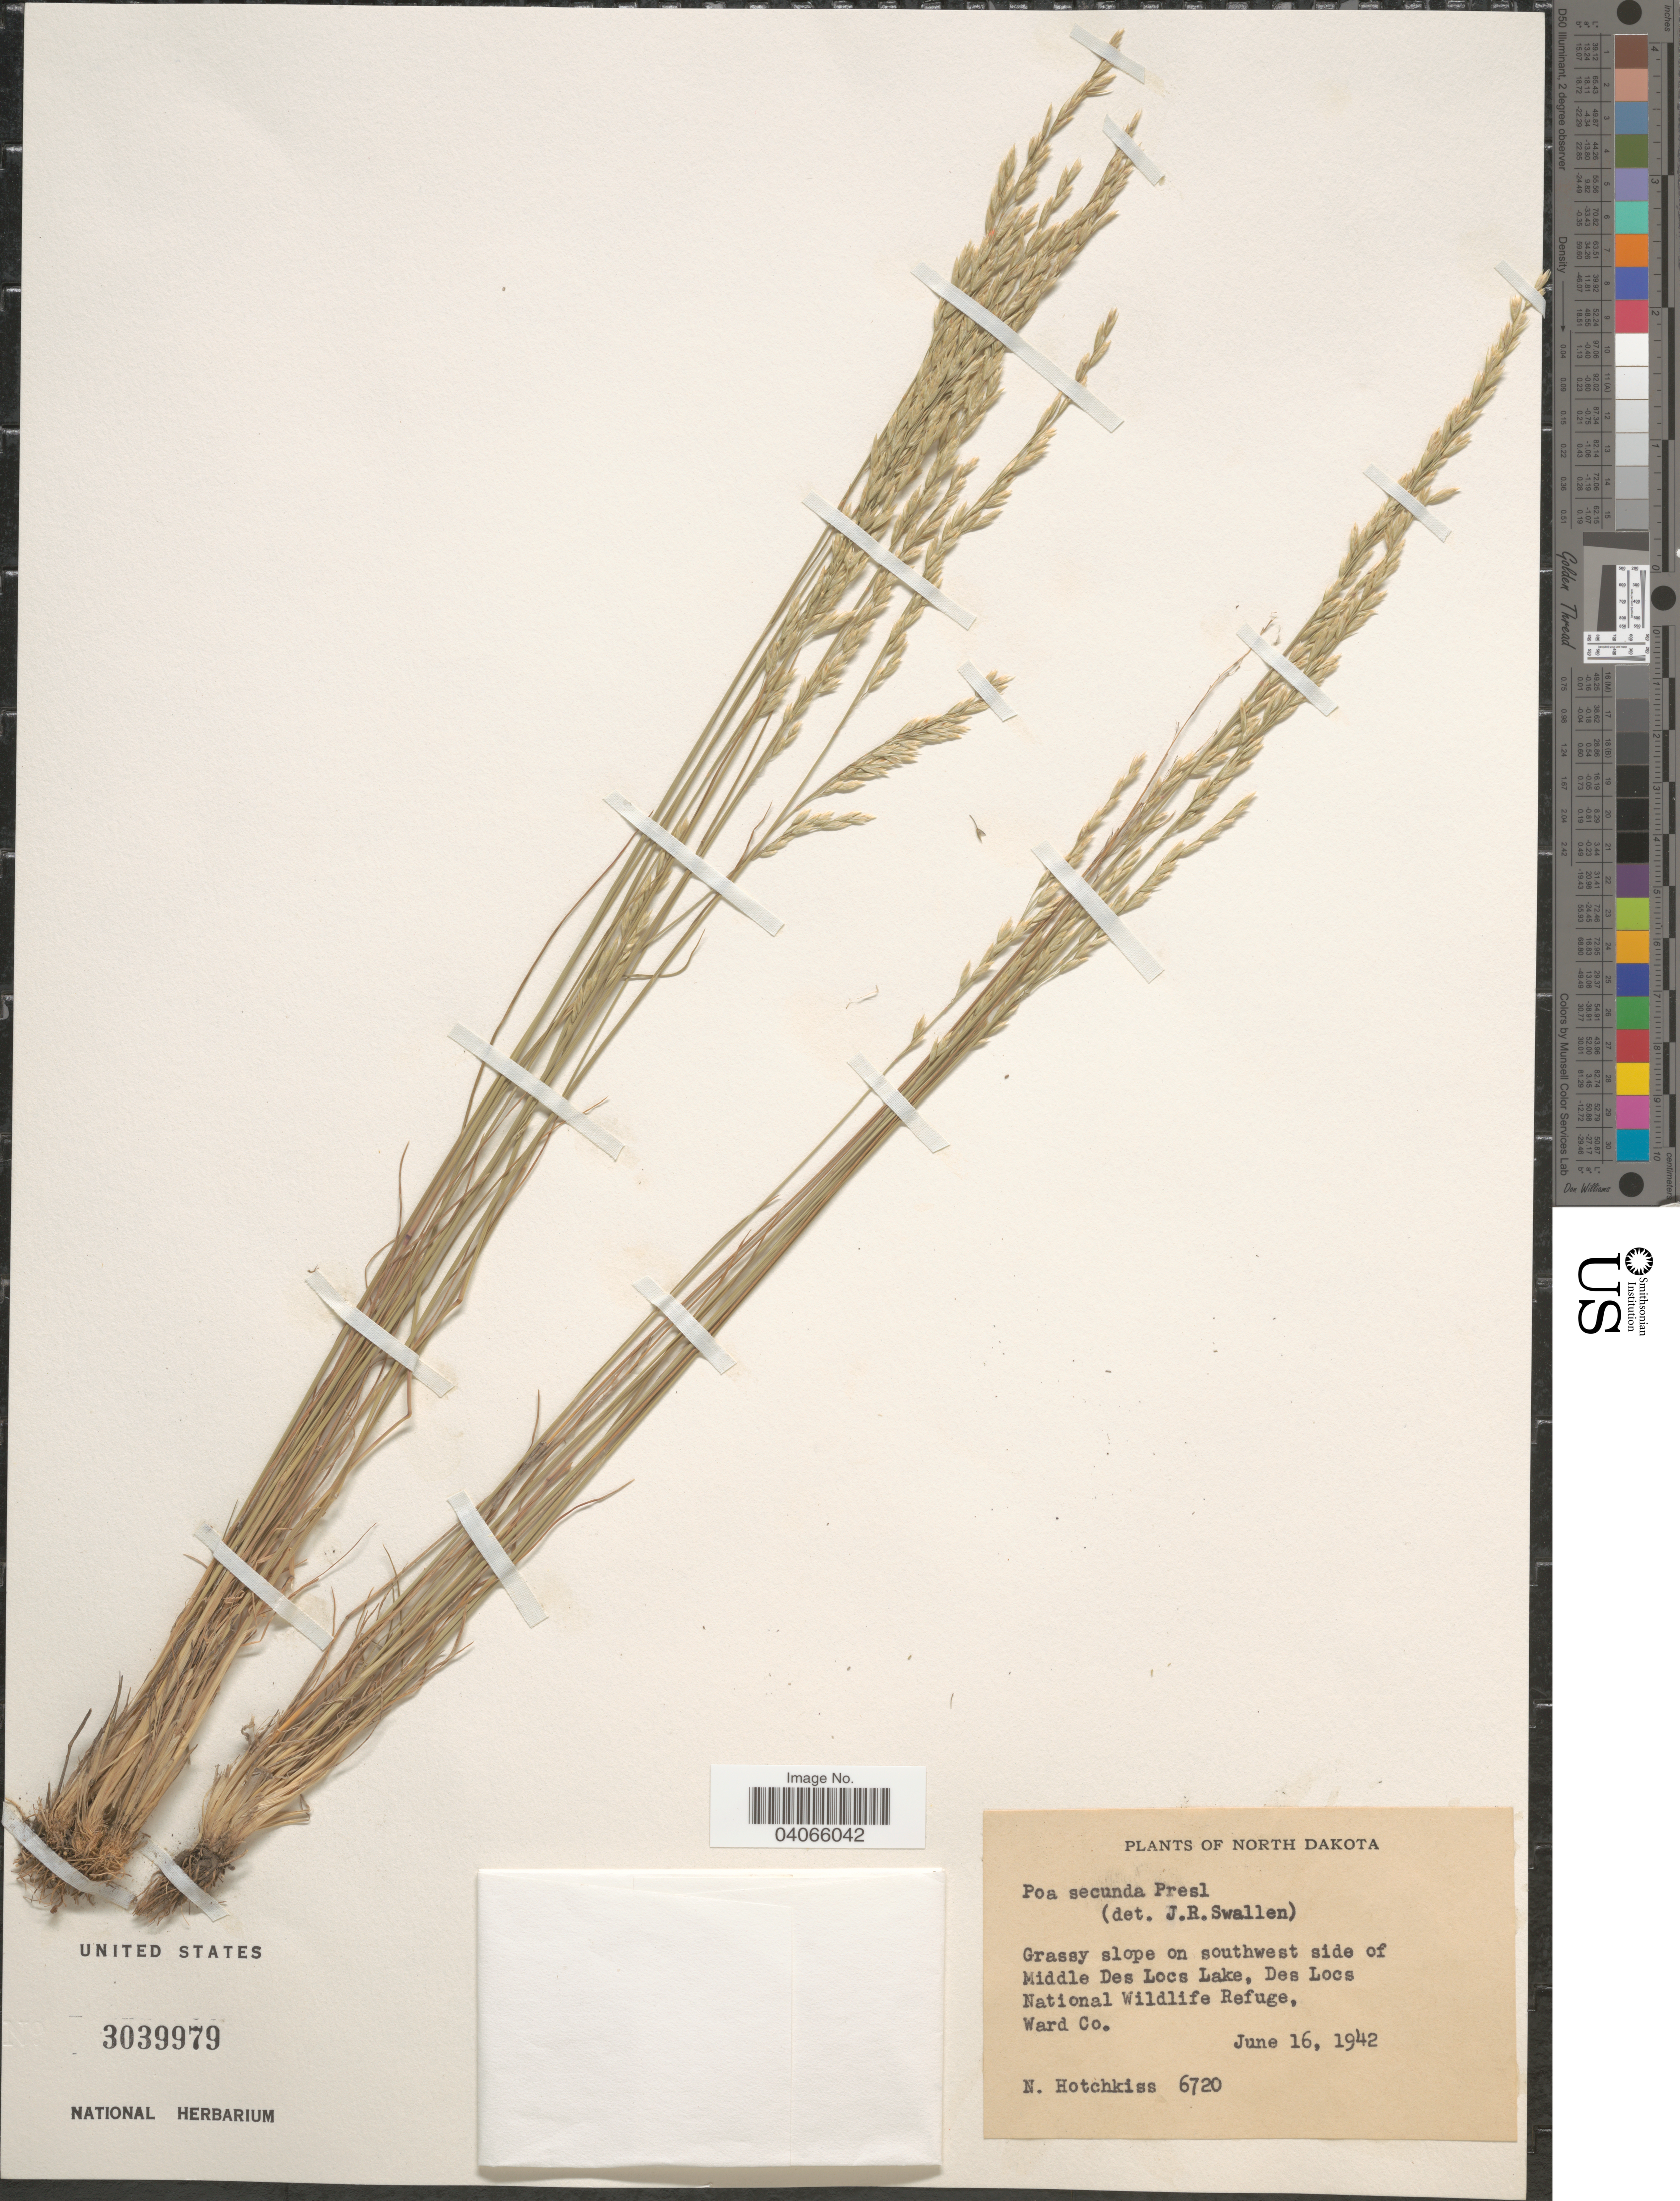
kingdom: Plantae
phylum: Tracheophyta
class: Liliopsida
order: Poales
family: Poaceae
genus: Poa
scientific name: Poa secunda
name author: J. Presl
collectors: N. Hotchkiss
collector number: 6720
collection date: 1942-06-16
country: United States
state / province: North Dakota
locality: Grassy slope on southwest side of Middle Des Locs Lake, Des Locs National Wildlife Refuge, Ward Co.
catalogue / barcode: US 3039979